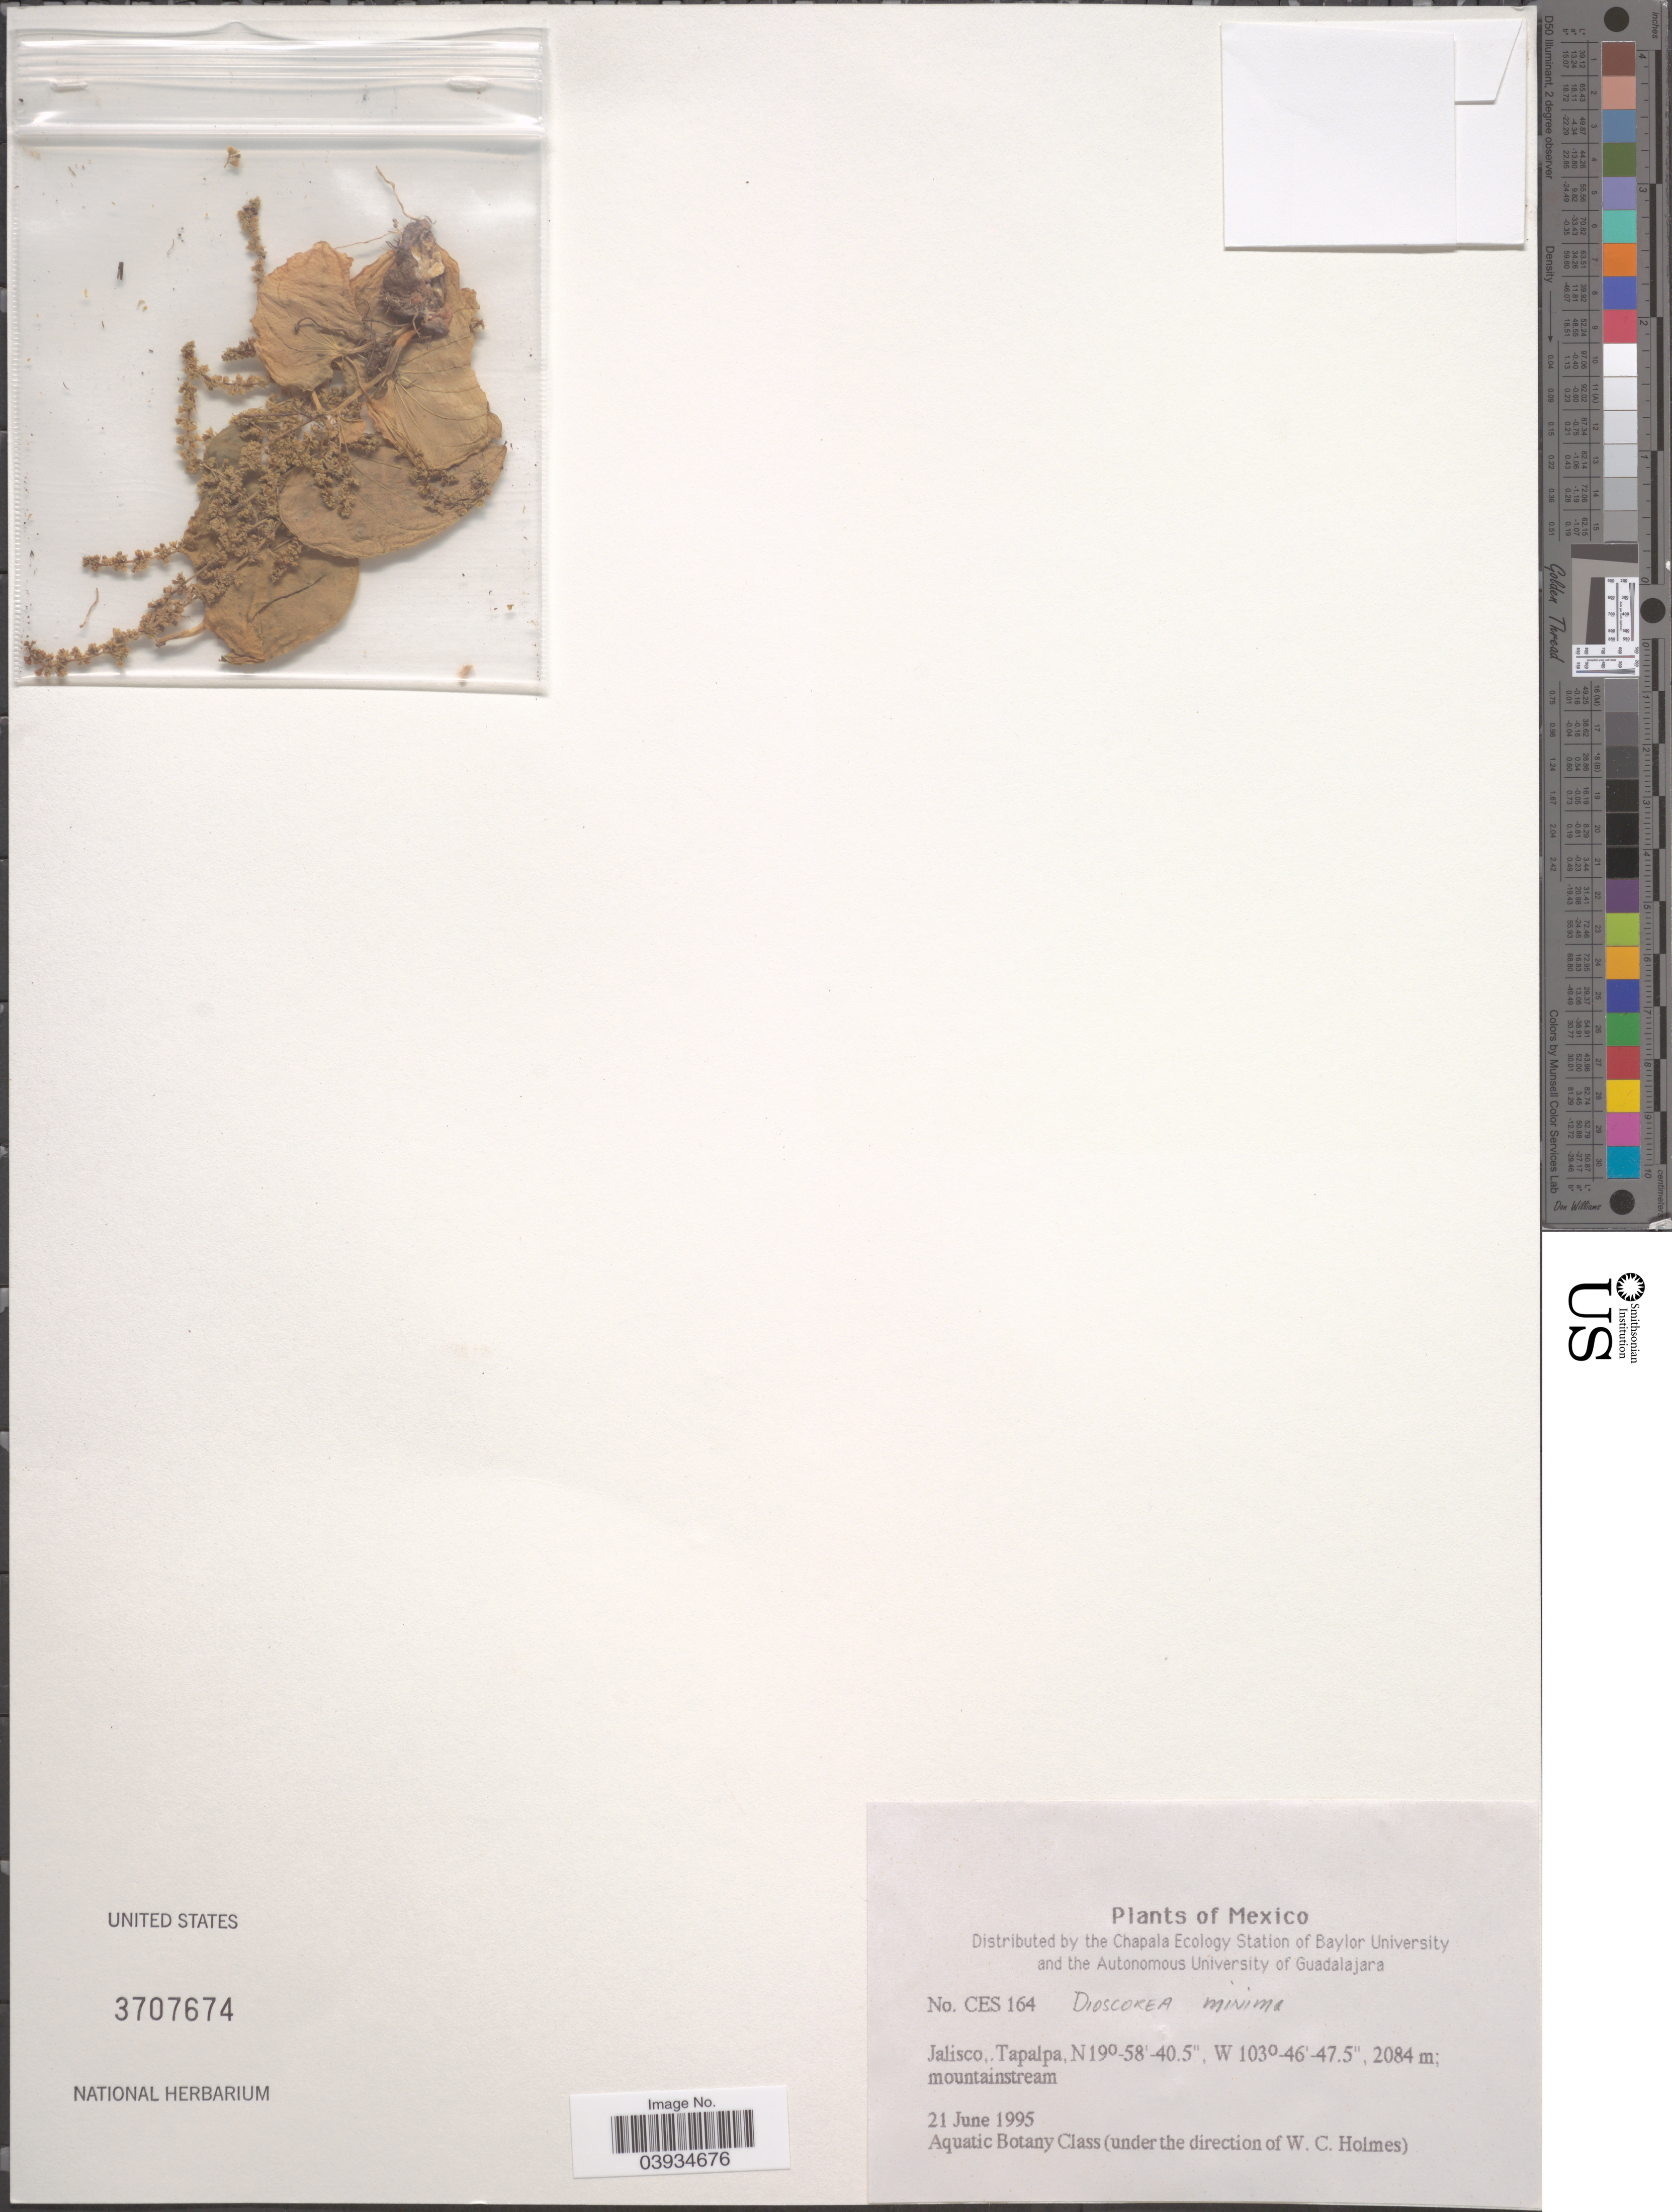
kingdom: Plantae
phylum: Tracheophyta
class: Liliopsida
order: Dioscoreales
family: Dioscoreaceae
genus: Dioscorea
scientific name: Dioscorea minima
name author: B.L. Rob. & Seaton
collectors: W. Holmes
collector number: CES164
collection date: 1995-06-21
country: Mexico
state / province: Jalisco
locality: Tapalpa.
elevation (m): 2084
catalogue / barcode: US 3707674